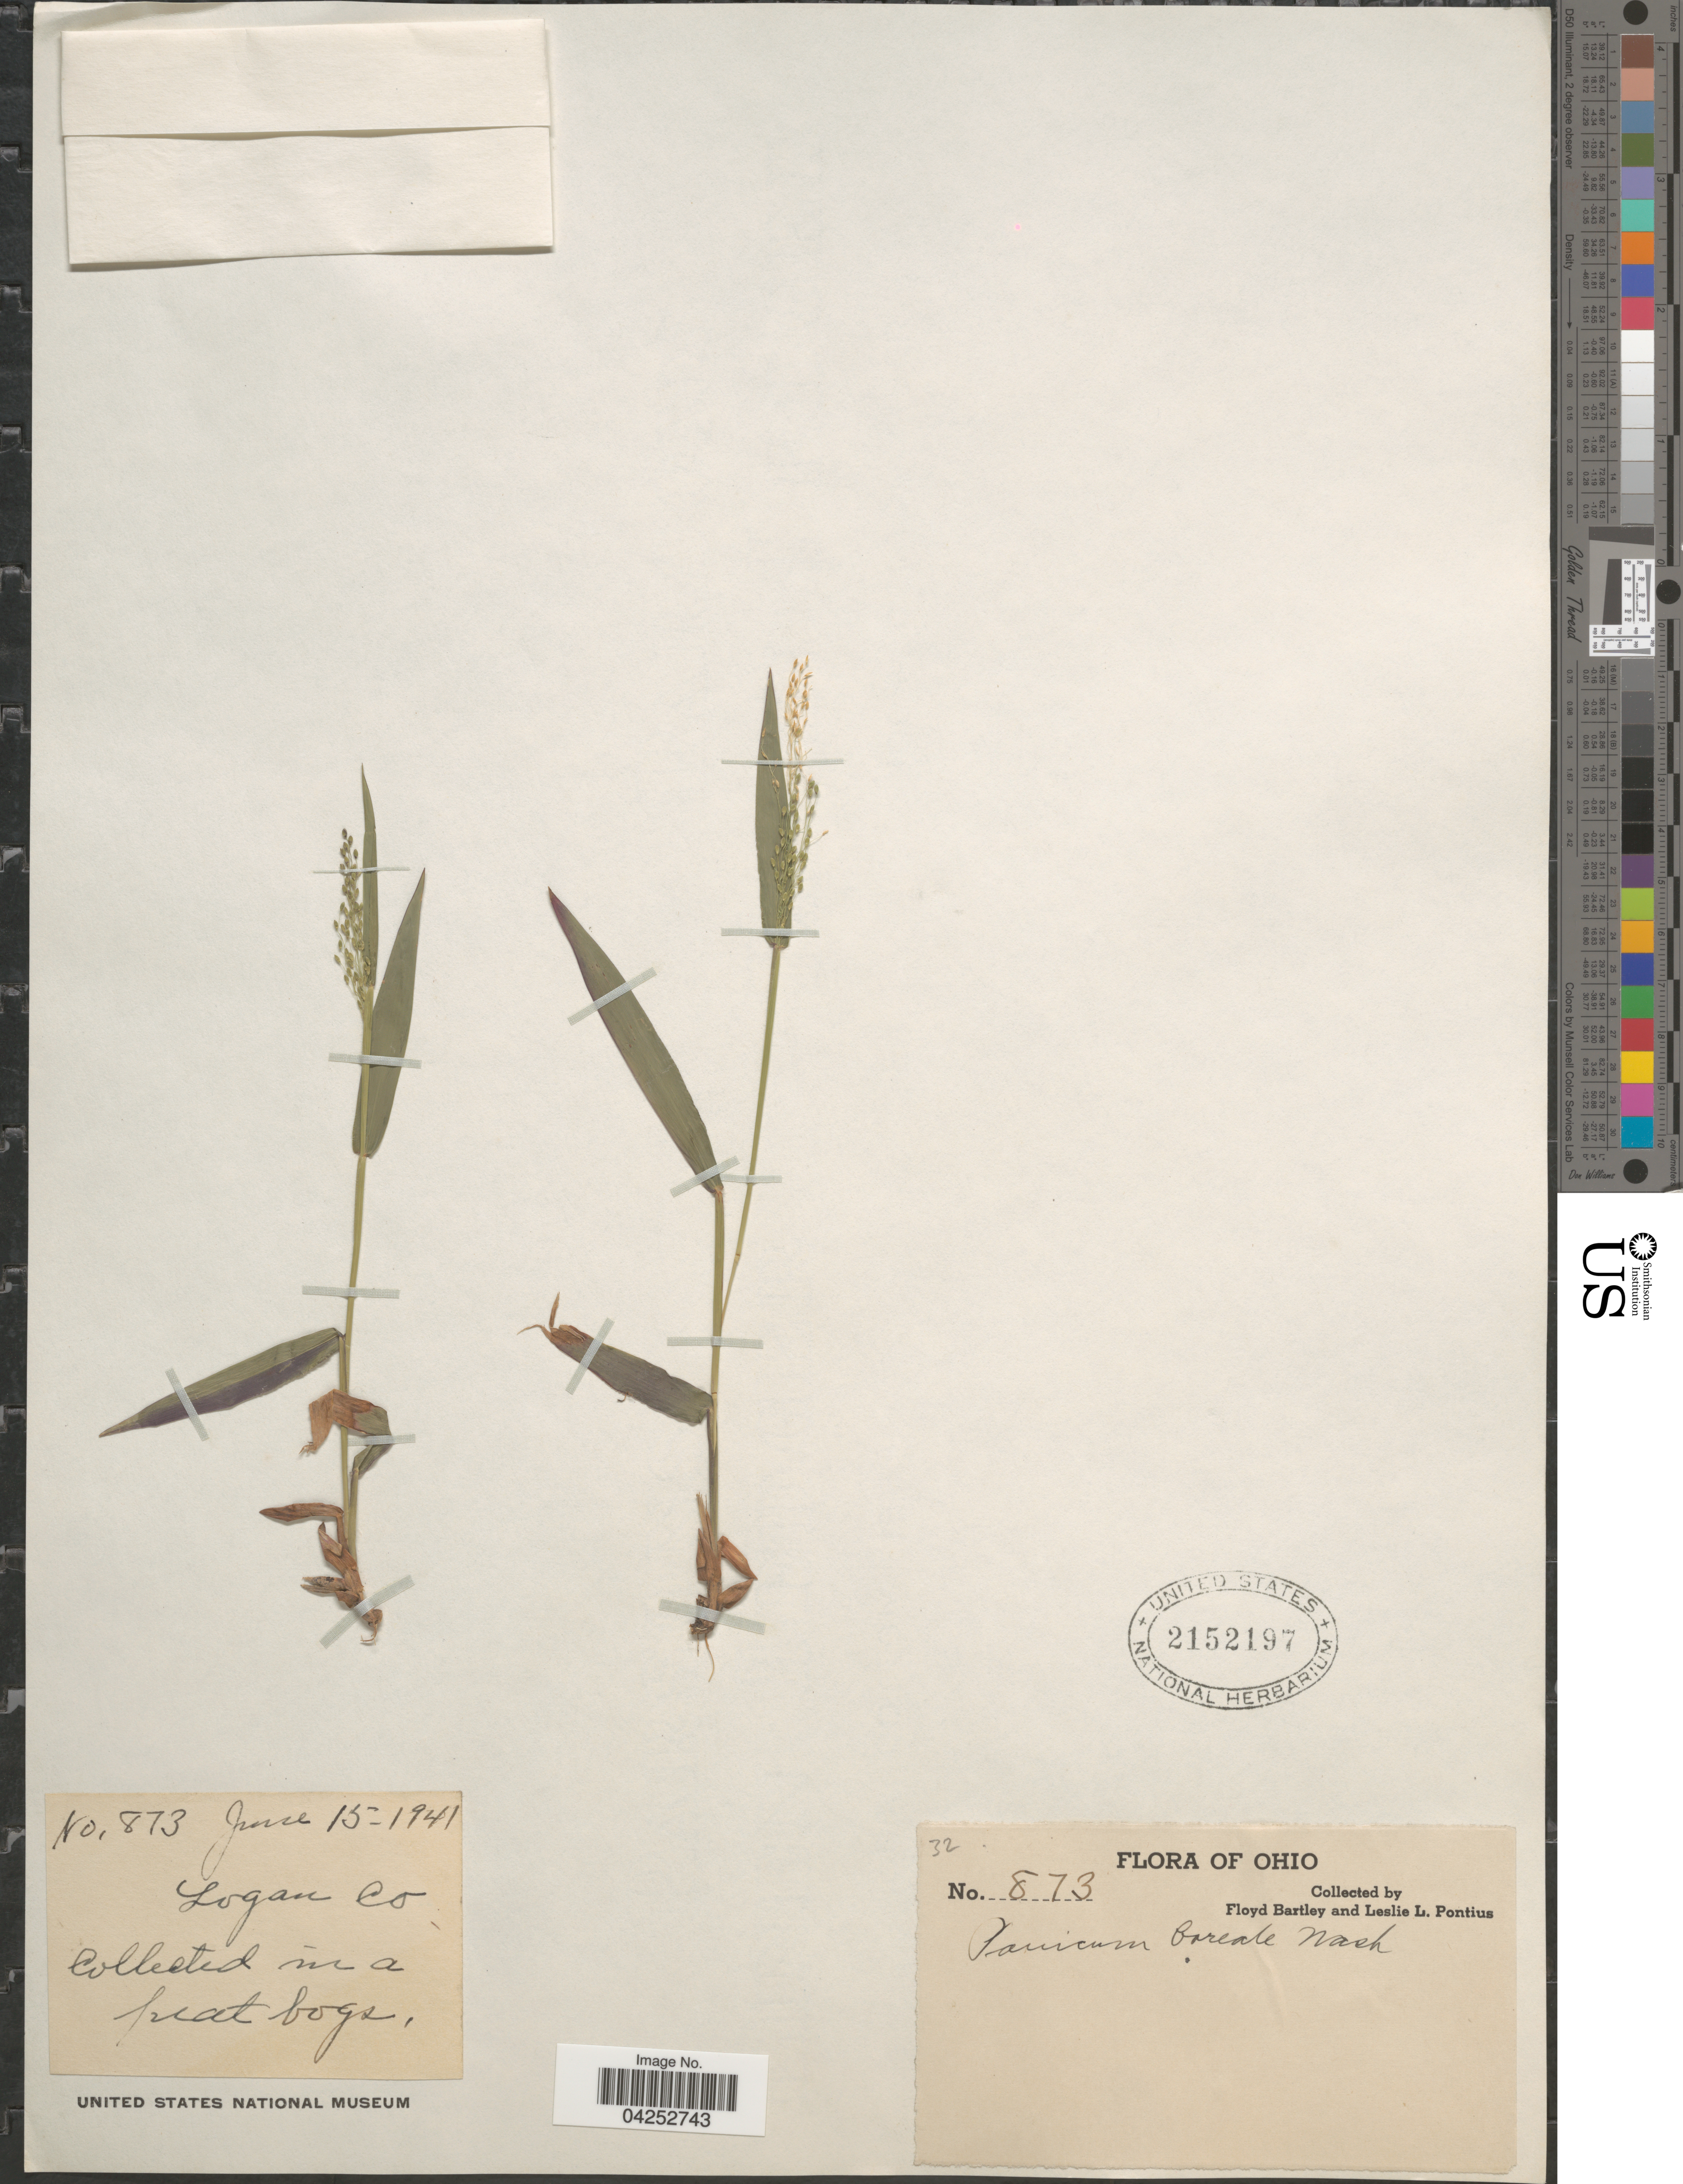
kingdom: Plantae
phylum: Tracheophyta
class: Liliopsida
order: Poales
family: Poaceae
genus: Dichanthelium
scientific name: Dichanthelium boreale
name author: (Nash) Freckmann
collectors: F. Bartley & L. Pontius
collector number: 873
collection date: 1941-06-15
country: United States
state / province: Ohio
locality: Logan Co.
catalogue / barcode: US 2152197